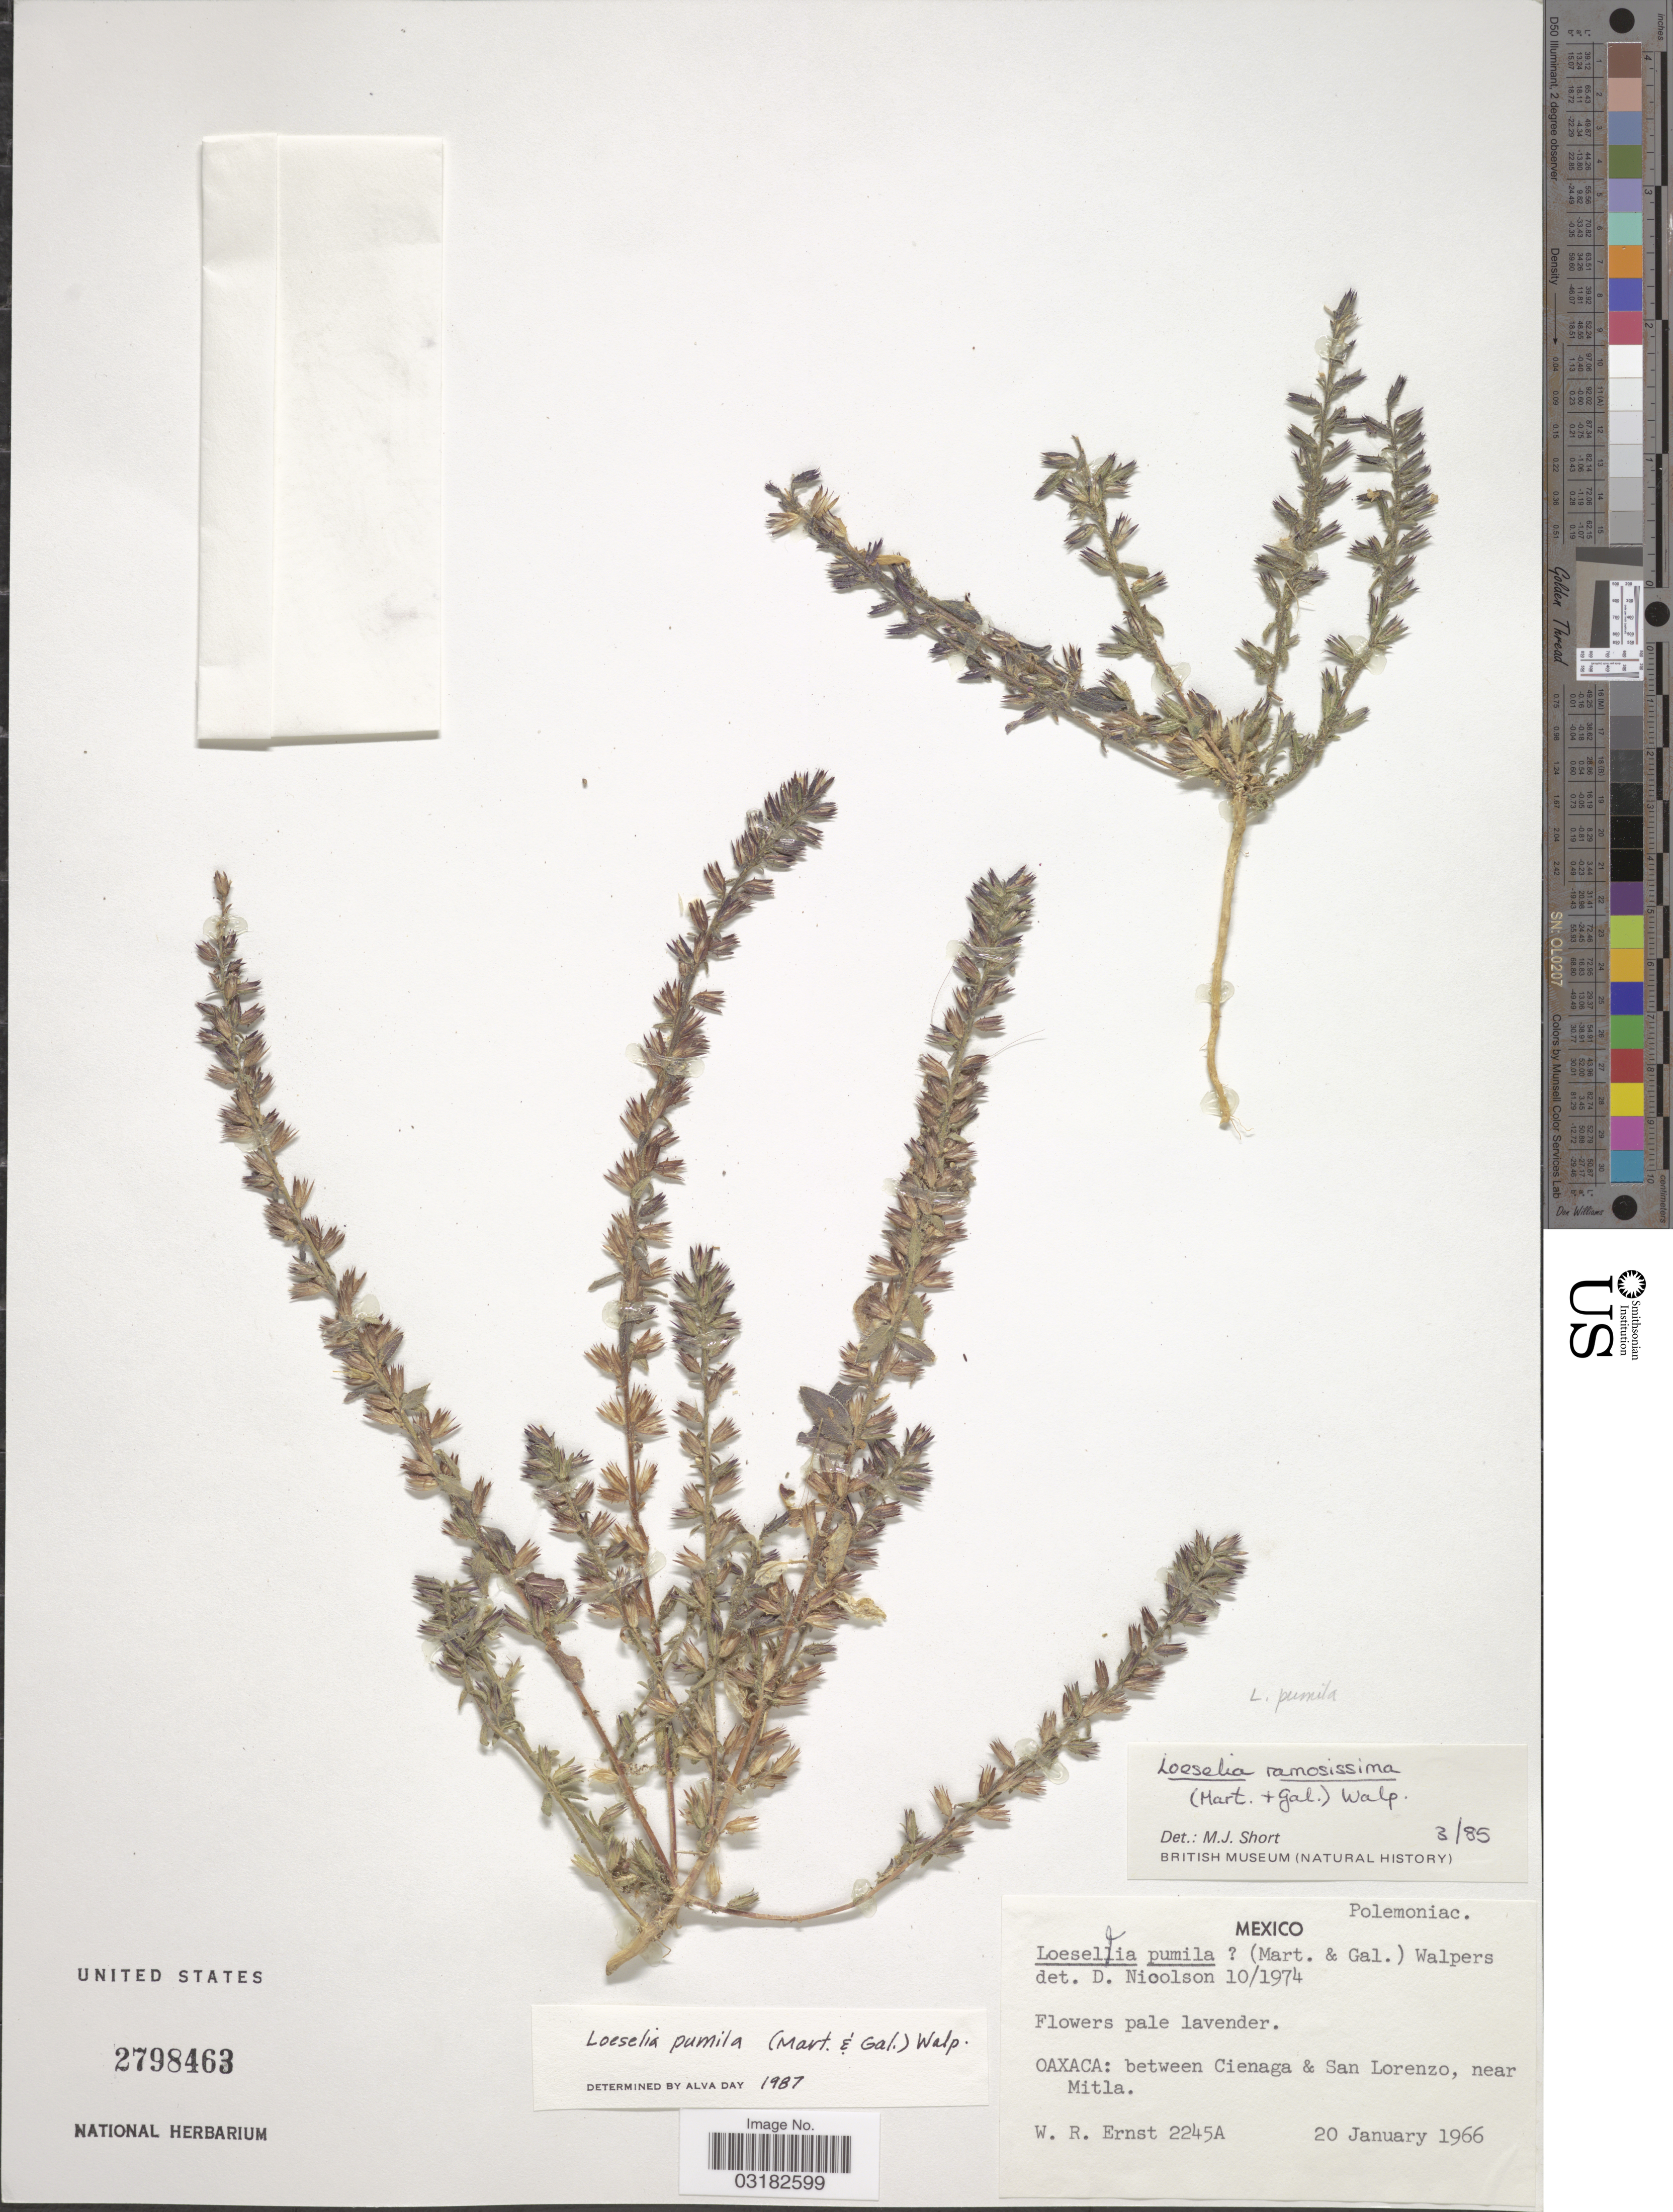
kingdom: Plantae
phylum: Tracheophyta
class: Magnoliopsida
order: Ericales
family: Polemoniaceae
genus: Loeselia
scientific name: Loeselia pumila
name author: (M. Martens & Galeotti) Walp.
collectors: W. R. Ernst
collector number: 2245A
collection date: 1966-01-20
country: Mexico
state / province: Oaxaca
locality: Between Cienaga & San Lorenzo, near Mitla.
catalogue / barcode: US 2798463